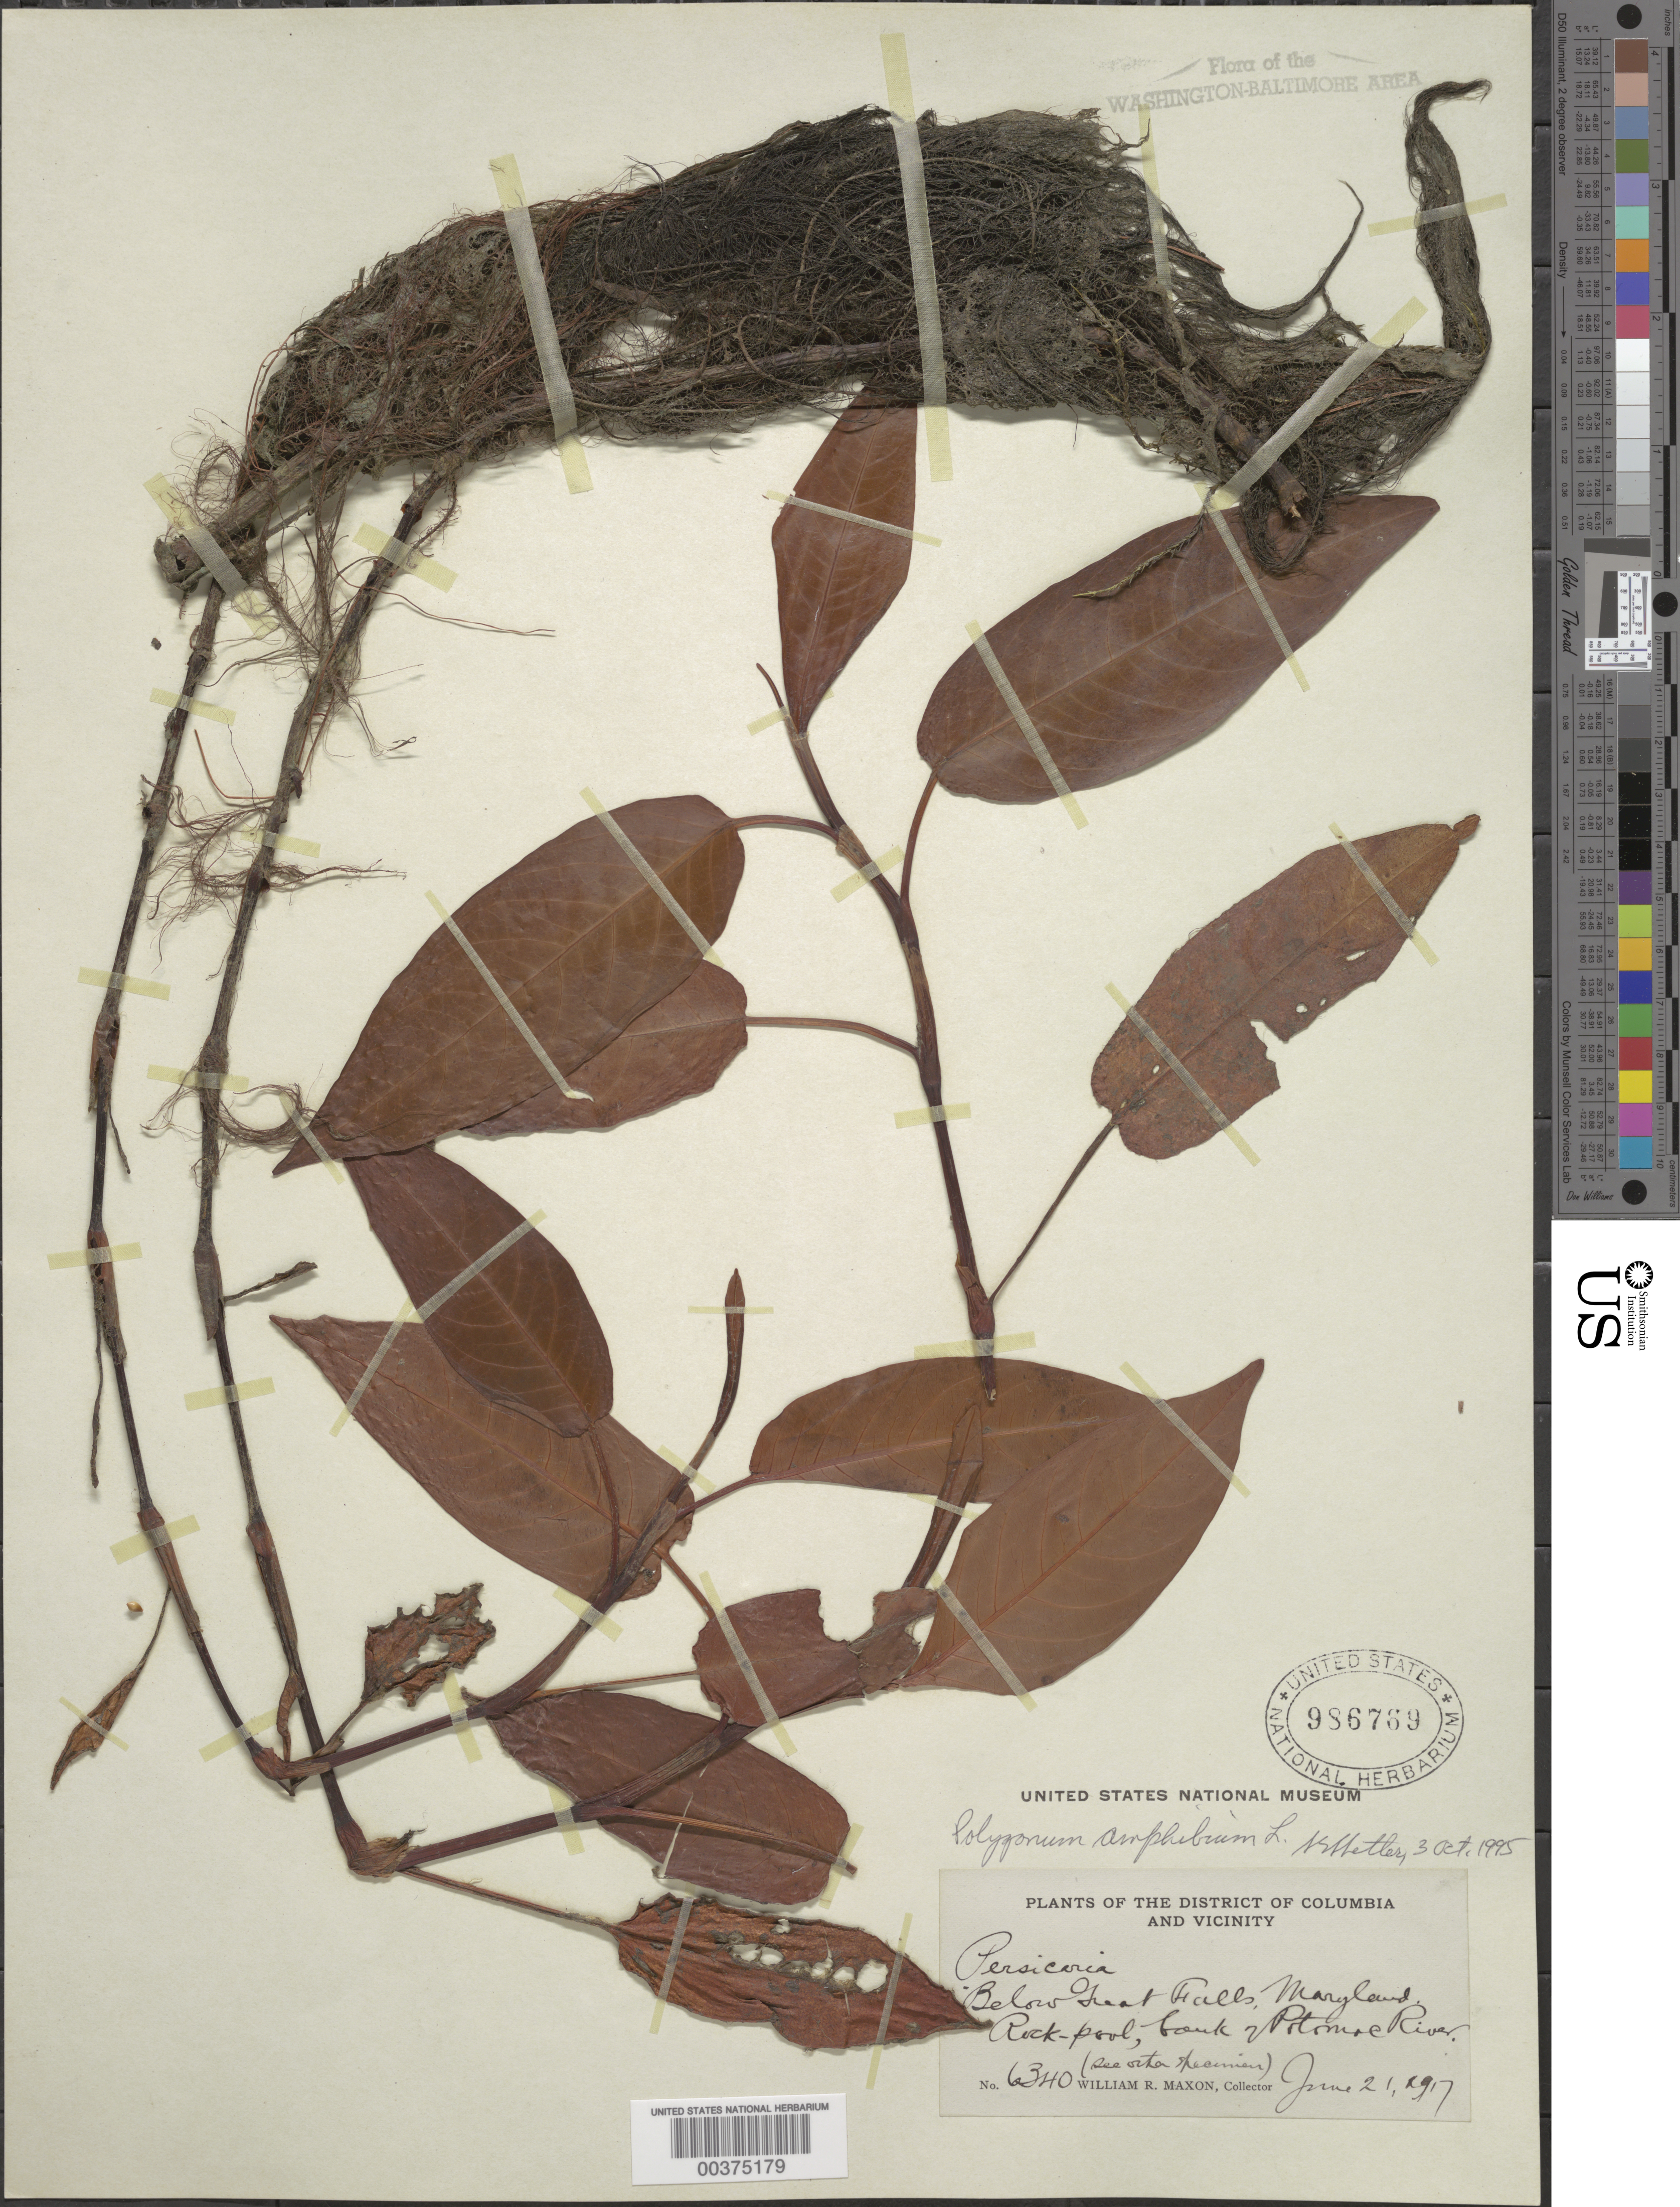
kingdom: Plantae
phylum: Tracheophyta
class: Magnoliopsida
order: Caryophyllales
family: Polygonaceae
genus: Persicaria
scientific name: Persicaria coccinea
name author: (Muhl. ex Willd.) Greene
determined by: Atha, D. E.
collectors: W. R. Maxon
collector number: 6340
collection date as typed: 21 Jun 1917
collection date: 1917-06-21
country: United States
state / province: Maryland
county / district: Montgomery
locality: Below Great Falls, Potomac River C. & O. Canal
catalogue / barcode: US 986769